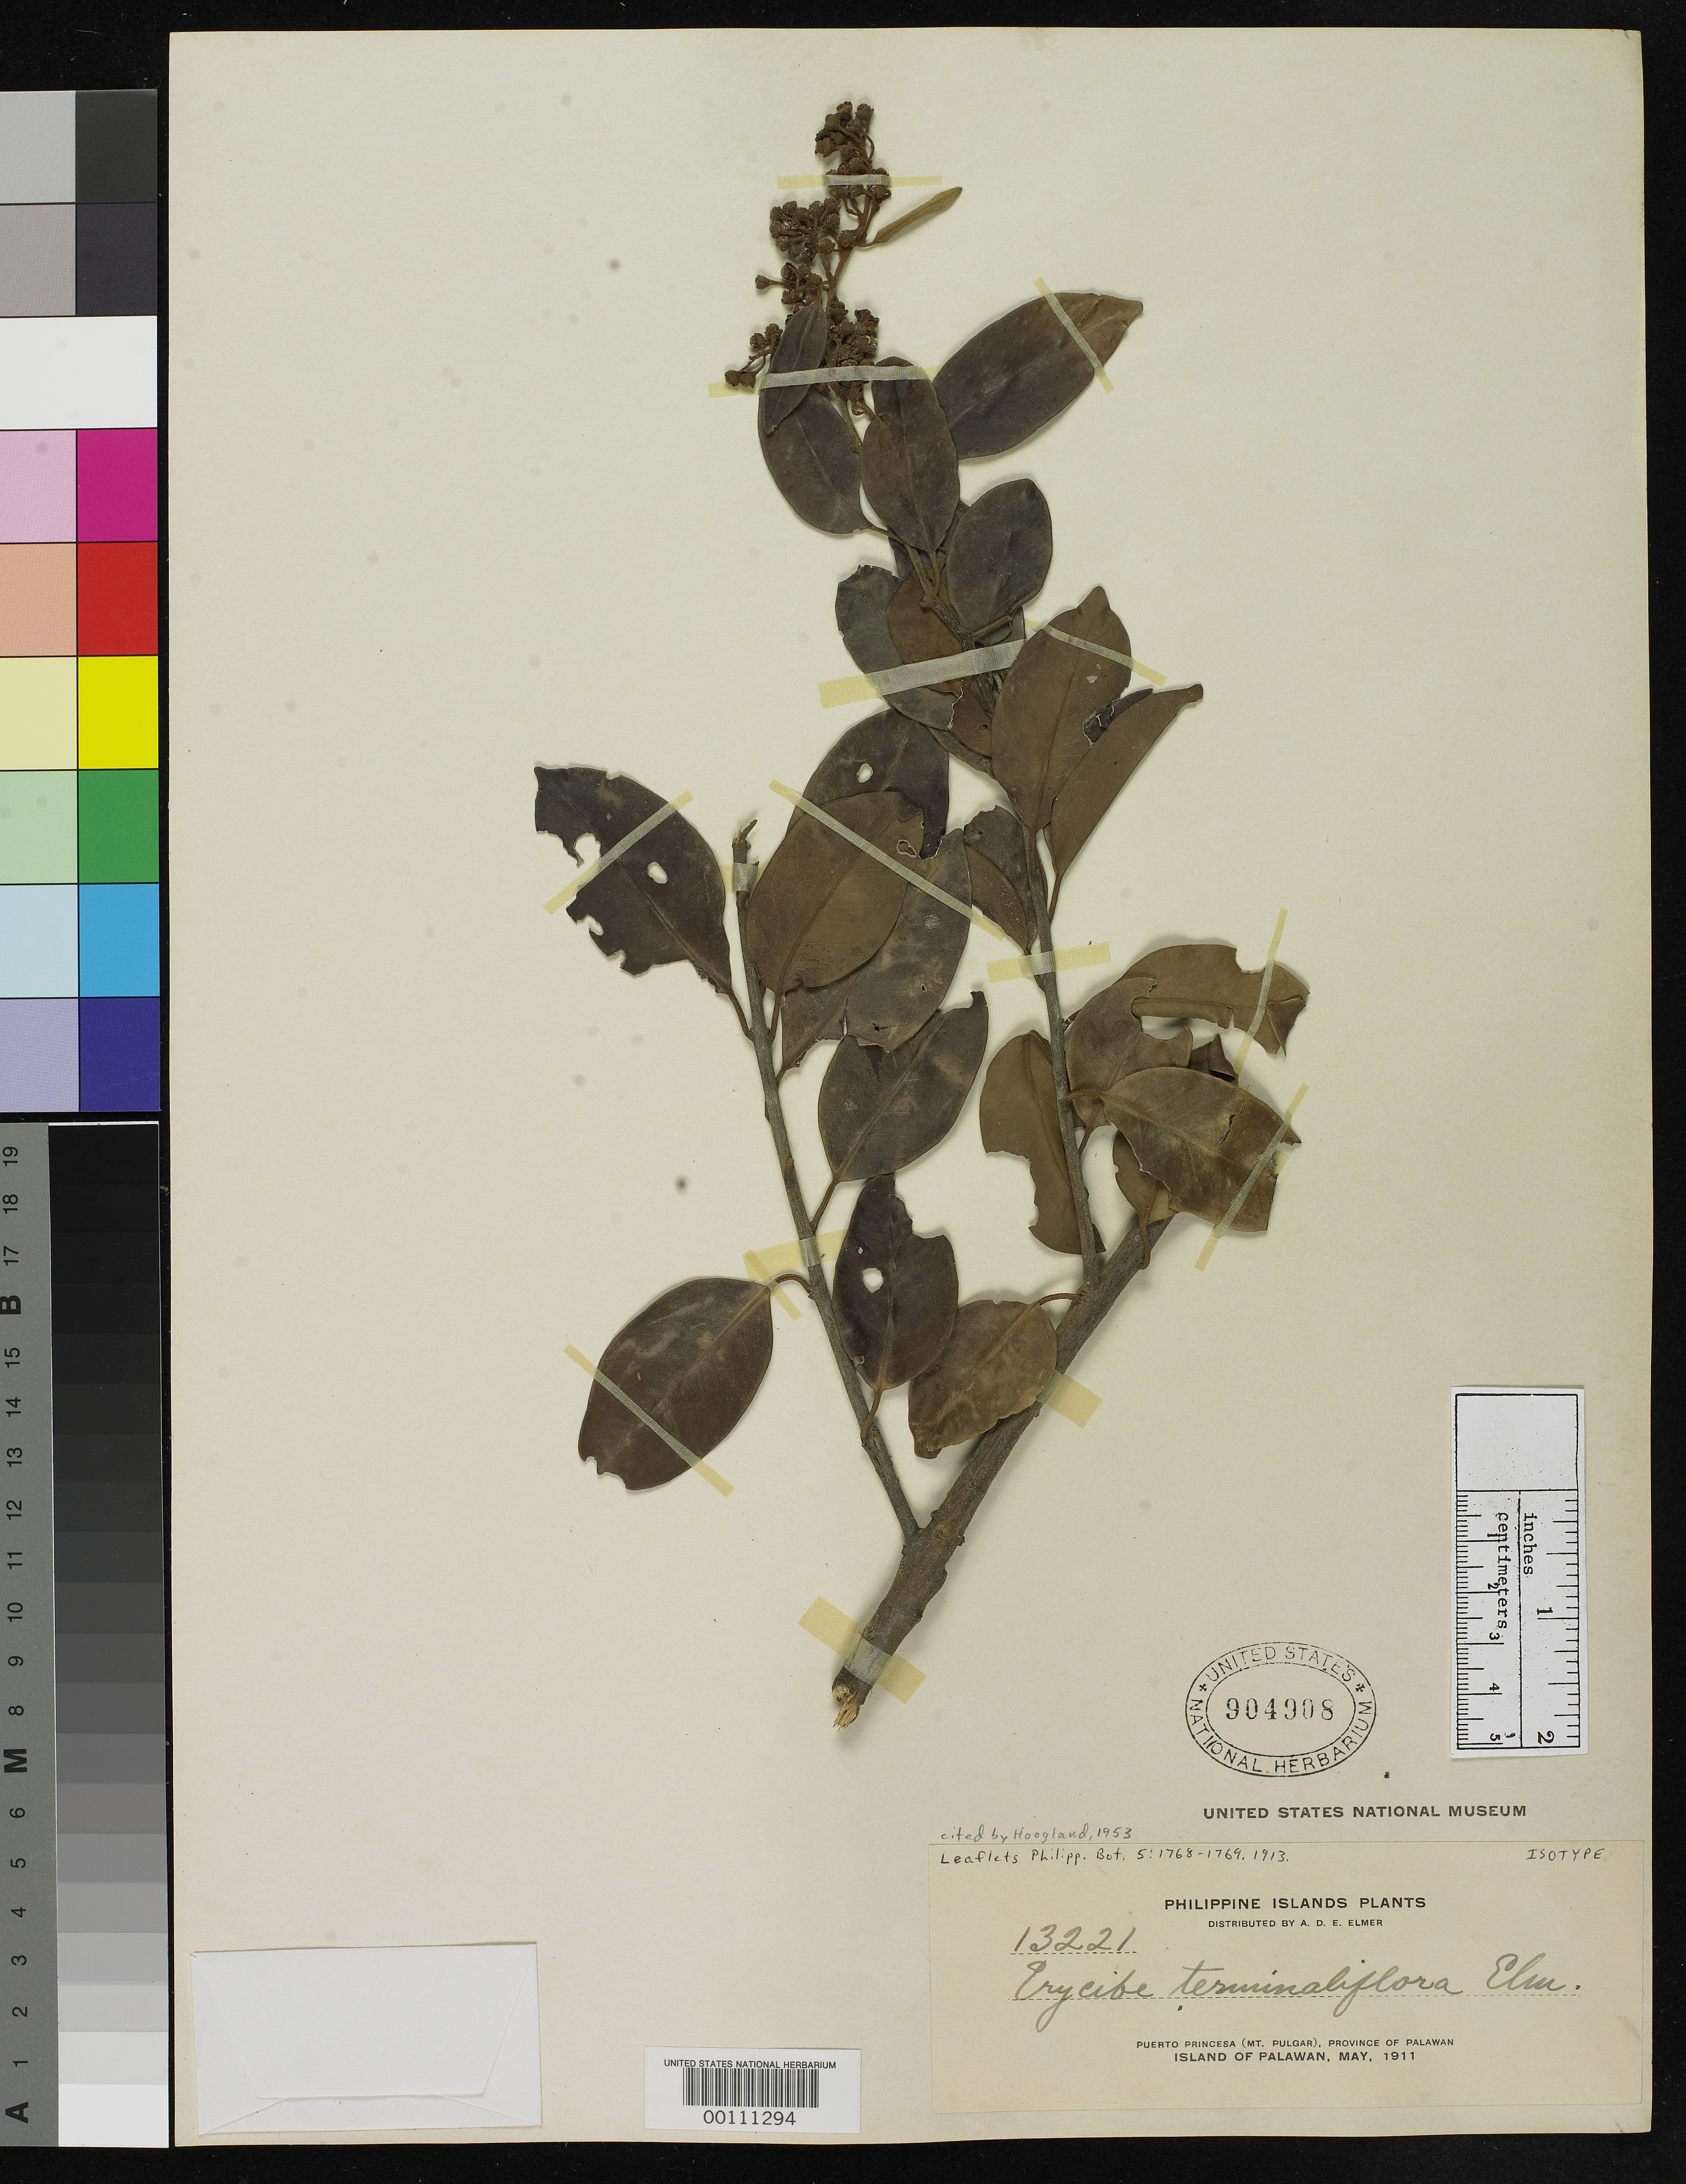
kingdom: Plantae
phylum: Tracheophyta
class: Magnoliopsida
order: Solanales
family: Convolvulaceae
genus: Erycibe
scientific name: Erycibe terminaliflora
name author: Elmer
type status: Isotype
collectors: A. D. E. Elmer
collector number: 13221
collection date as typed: May 1911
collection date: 1911-05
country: Philippines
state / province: Mimaropa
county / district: Palawan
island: Palawan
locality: Puerto Princesa (Mt. Pulgar).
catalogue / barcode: US 904908